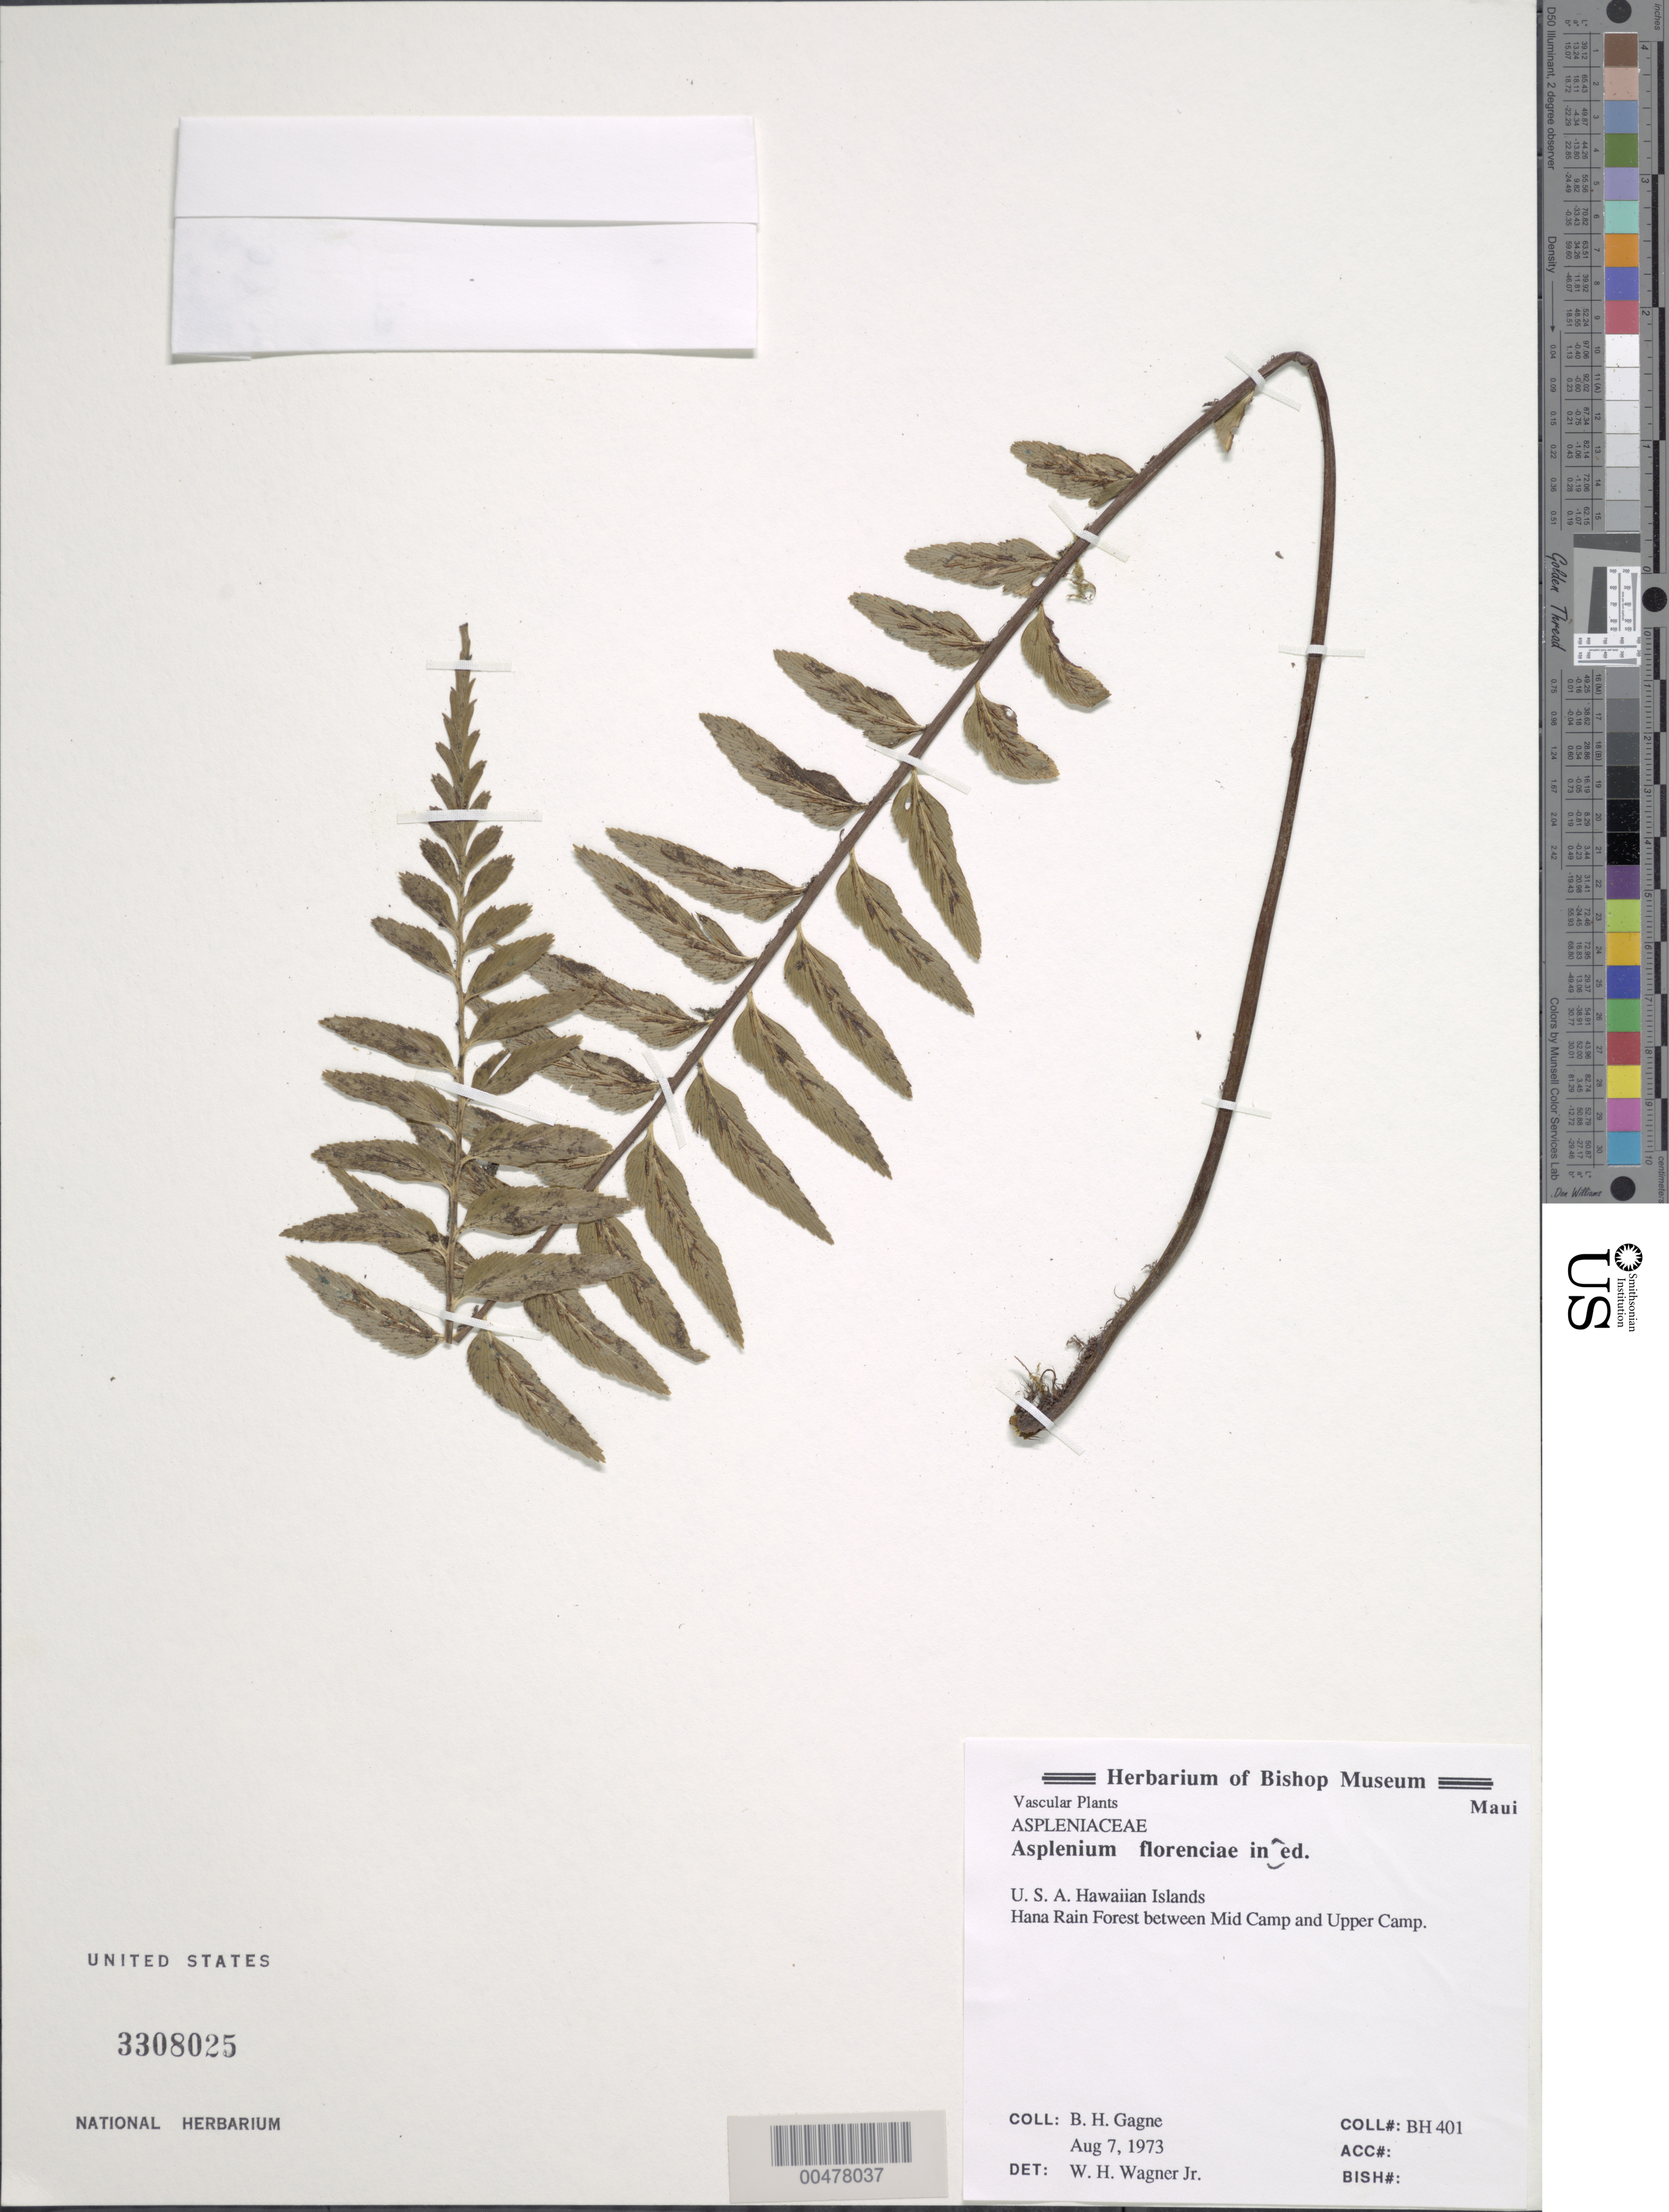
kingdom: Plantae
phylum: Tracheophyta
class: Polypodiopsida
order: Polypodiales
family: Aspleniaceae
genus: Asplenium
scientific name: Asplenium polyodon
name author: G. Forst.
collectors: B. H. Gagné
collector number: BH401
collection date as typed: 7 Aug 1973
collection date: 1973-08-07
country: United States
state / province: Hawaii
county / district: Maui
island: Maui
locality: Hana Rain Forest between mid Camp and upper Camp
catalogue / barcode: US 3308025